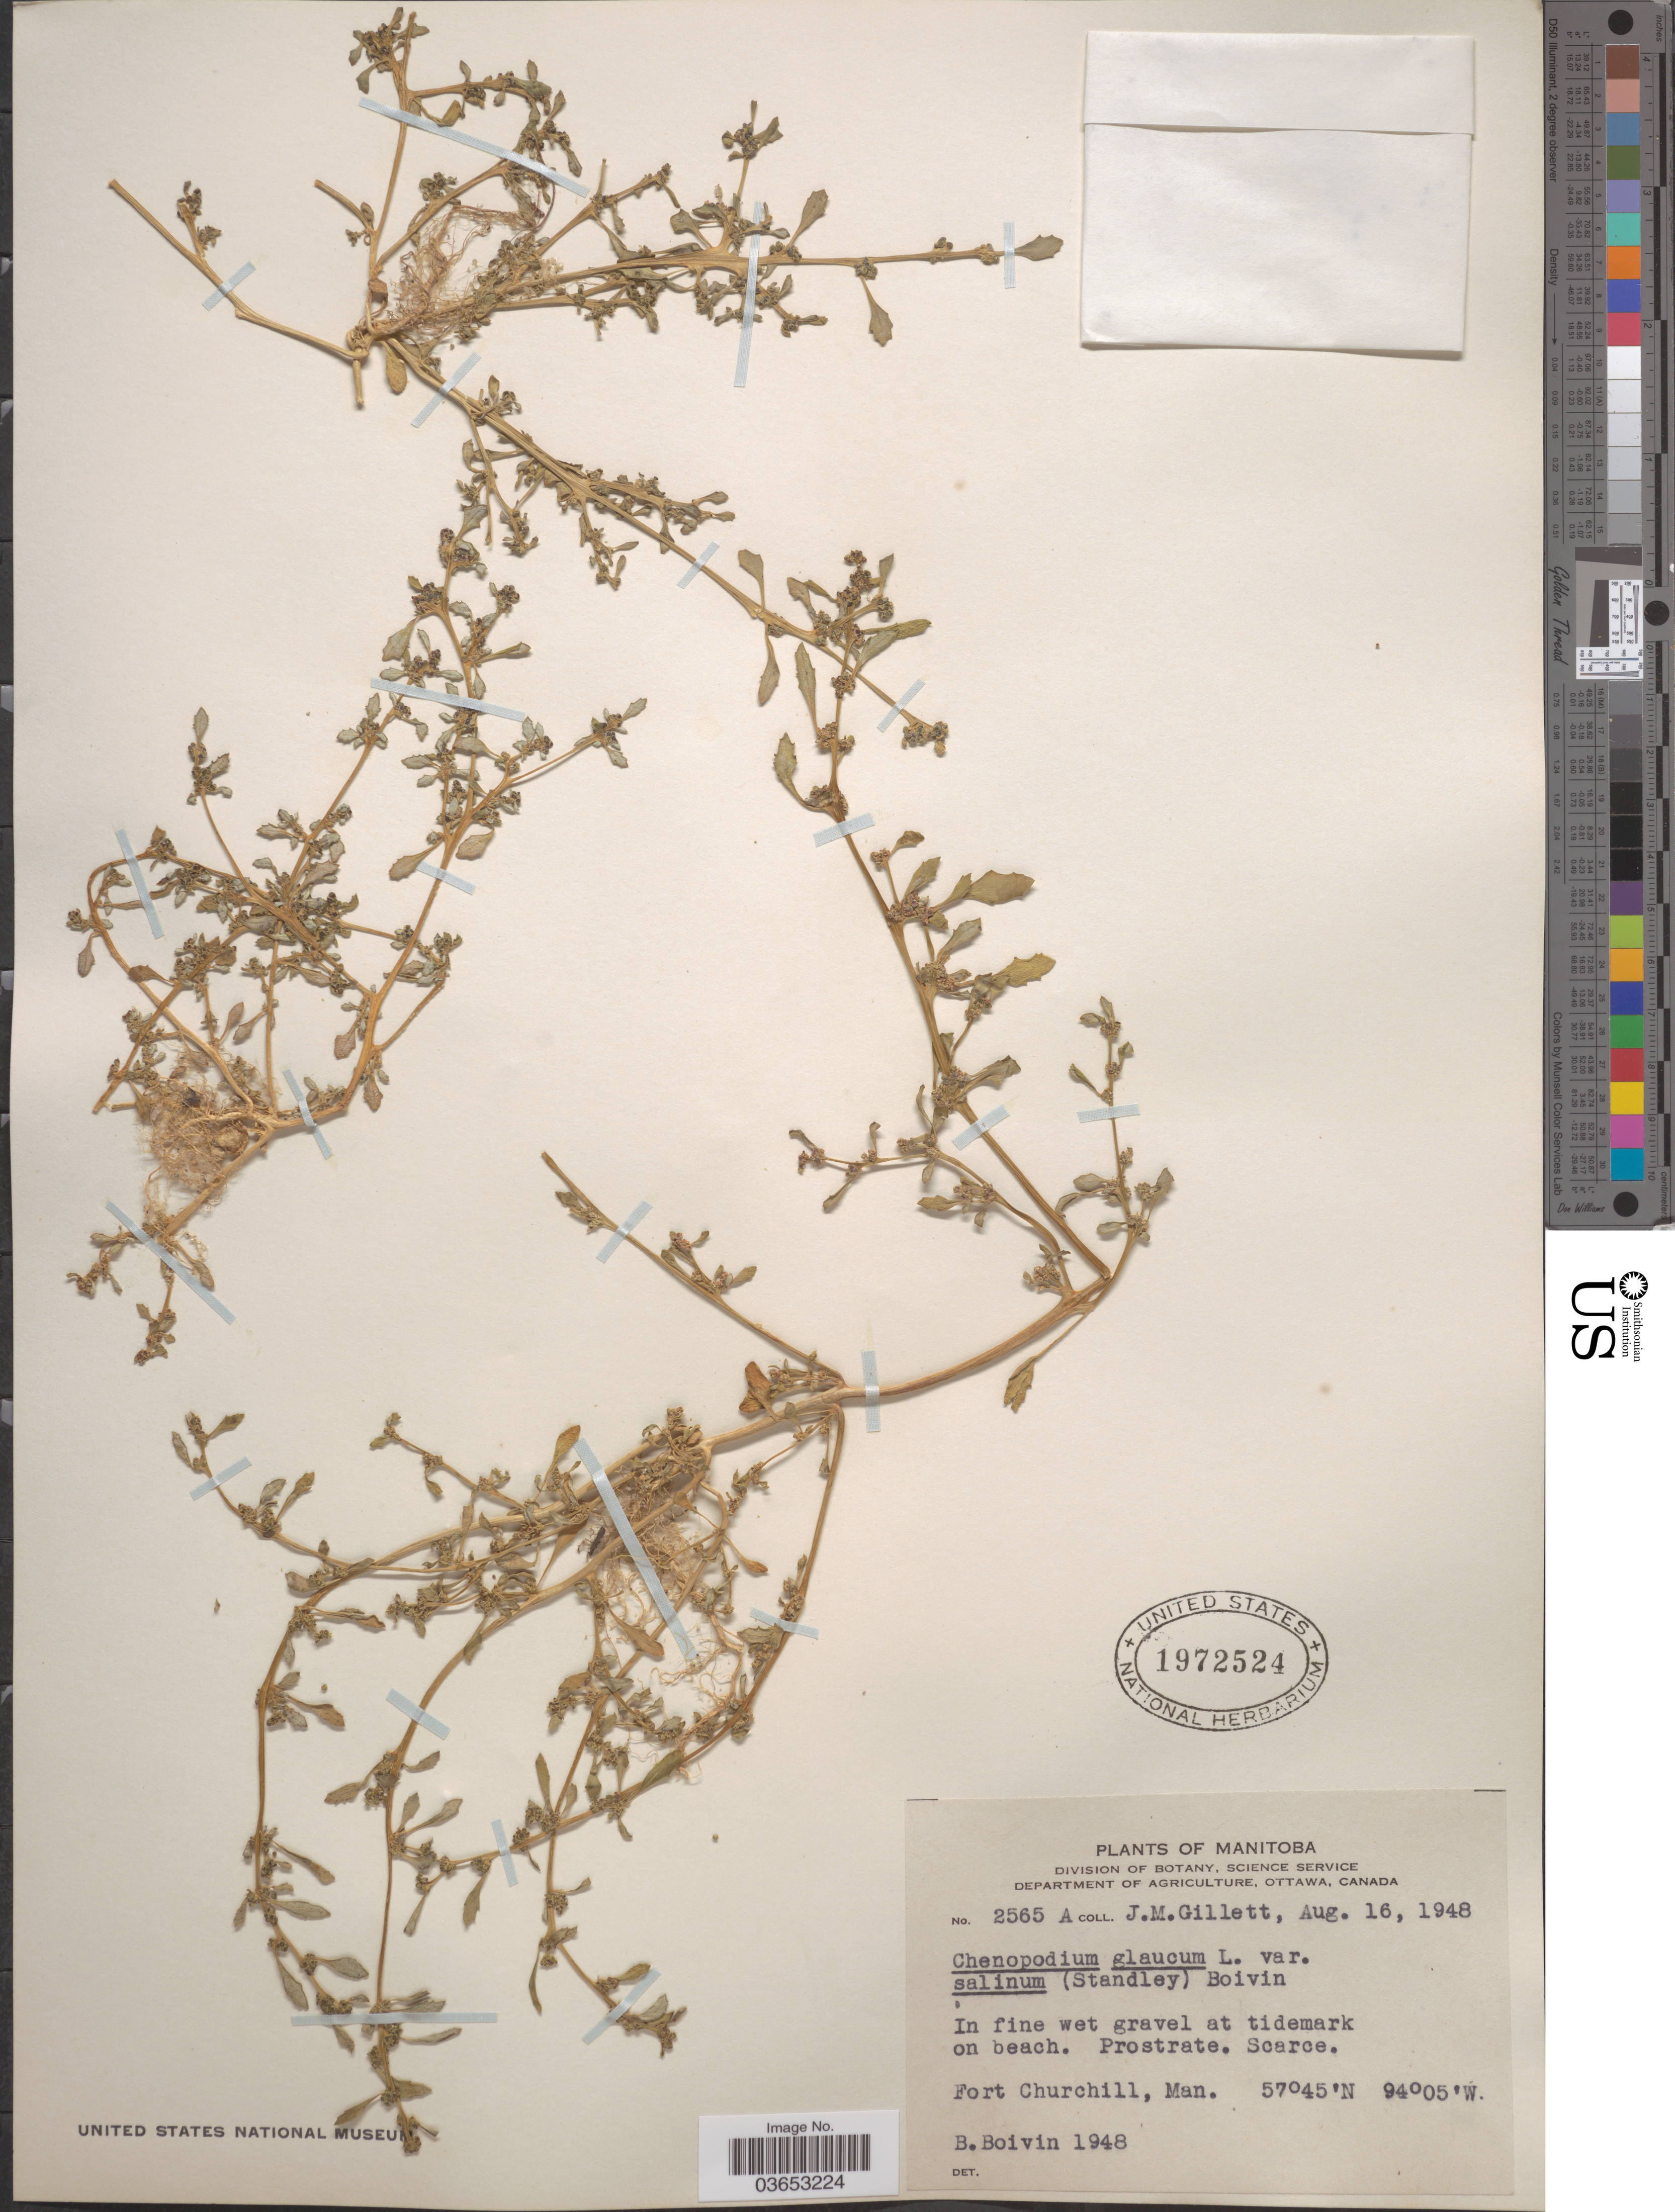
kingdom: Plantae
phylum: Tracheophyta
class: Magnoliopsida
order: Caryophyllales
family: Amaranthaceae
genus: Chenopodium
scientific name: Chenopodium glaucum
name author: L.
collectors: J. M. Gillett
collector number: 2565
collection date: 1948-08-16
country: Canada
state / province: Manitoba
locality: Fort Churchill.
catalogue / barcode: US 1972524